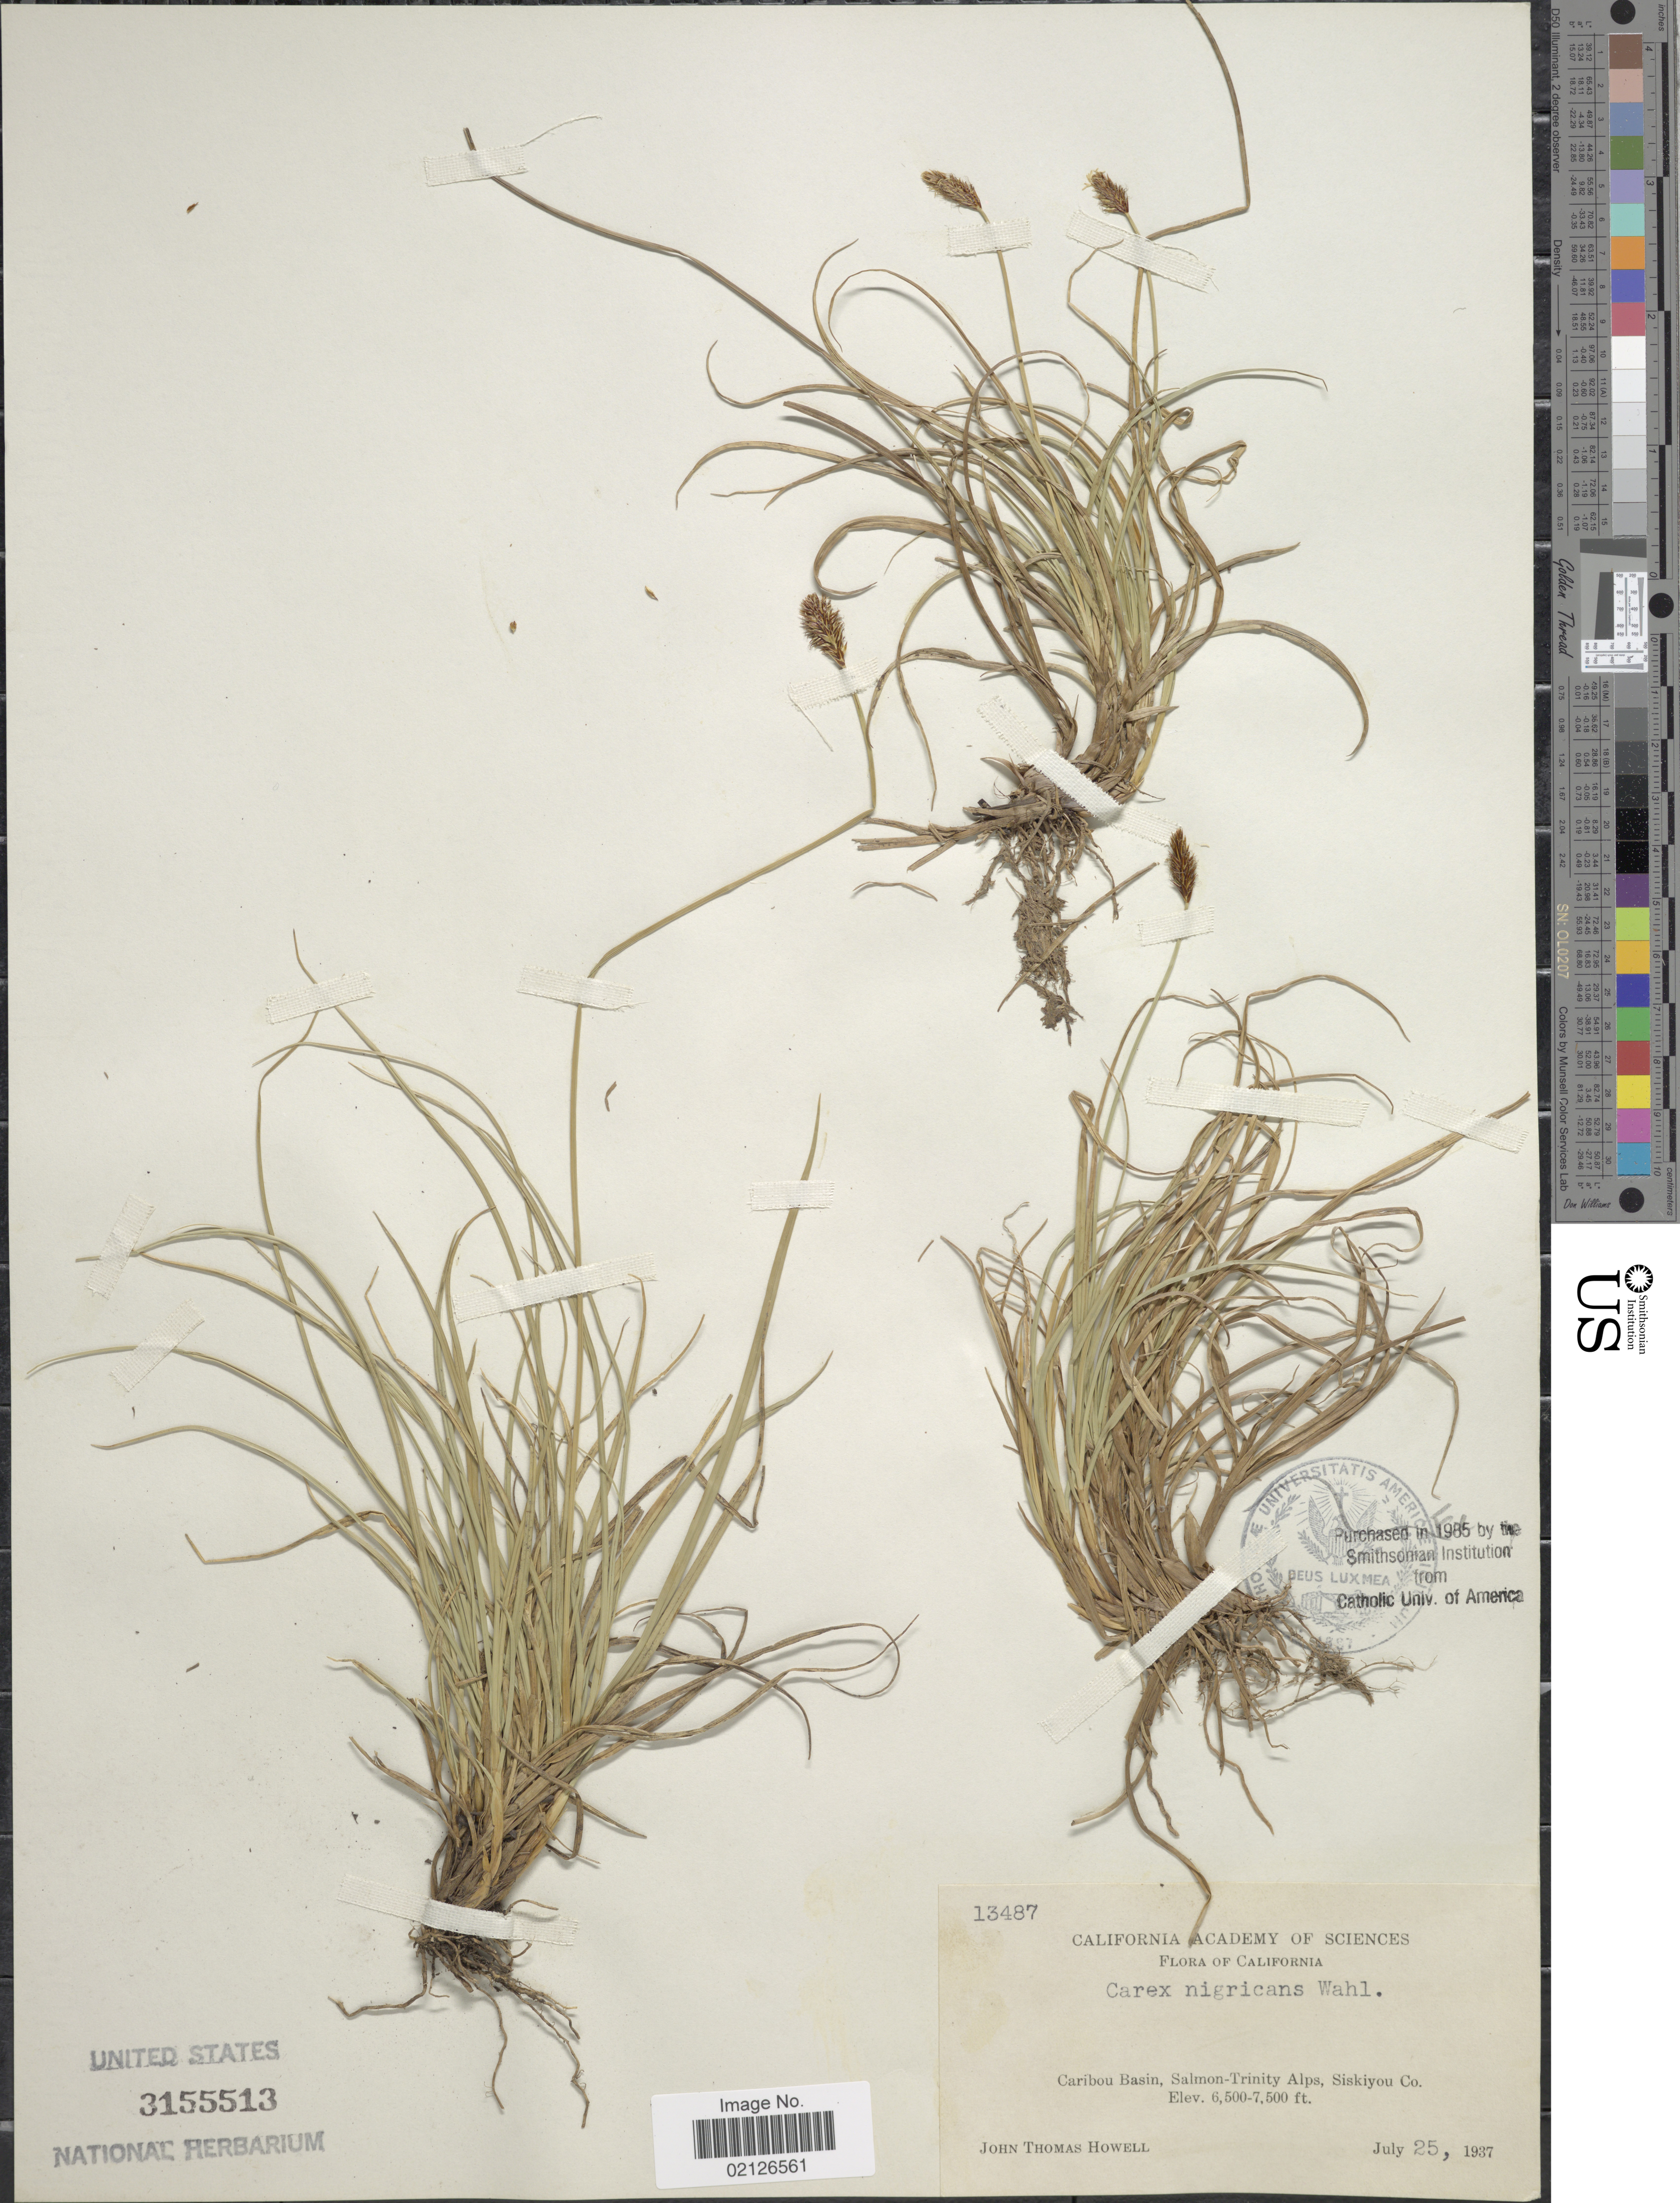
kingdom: Plantae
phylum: Tracheophyta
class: Liliopsida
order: Poales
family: Cyperaceae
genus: Carex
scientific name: Carex nigricans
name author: C.A. Mey.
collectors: J. T. Howell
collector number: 13487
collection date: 1937-07-25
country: United States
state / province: California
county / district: Siskiyou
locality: Caribou Basin, Salmon-Trinity Alps, Siskiyou Co.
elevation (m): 1981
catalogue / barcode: US 3155513